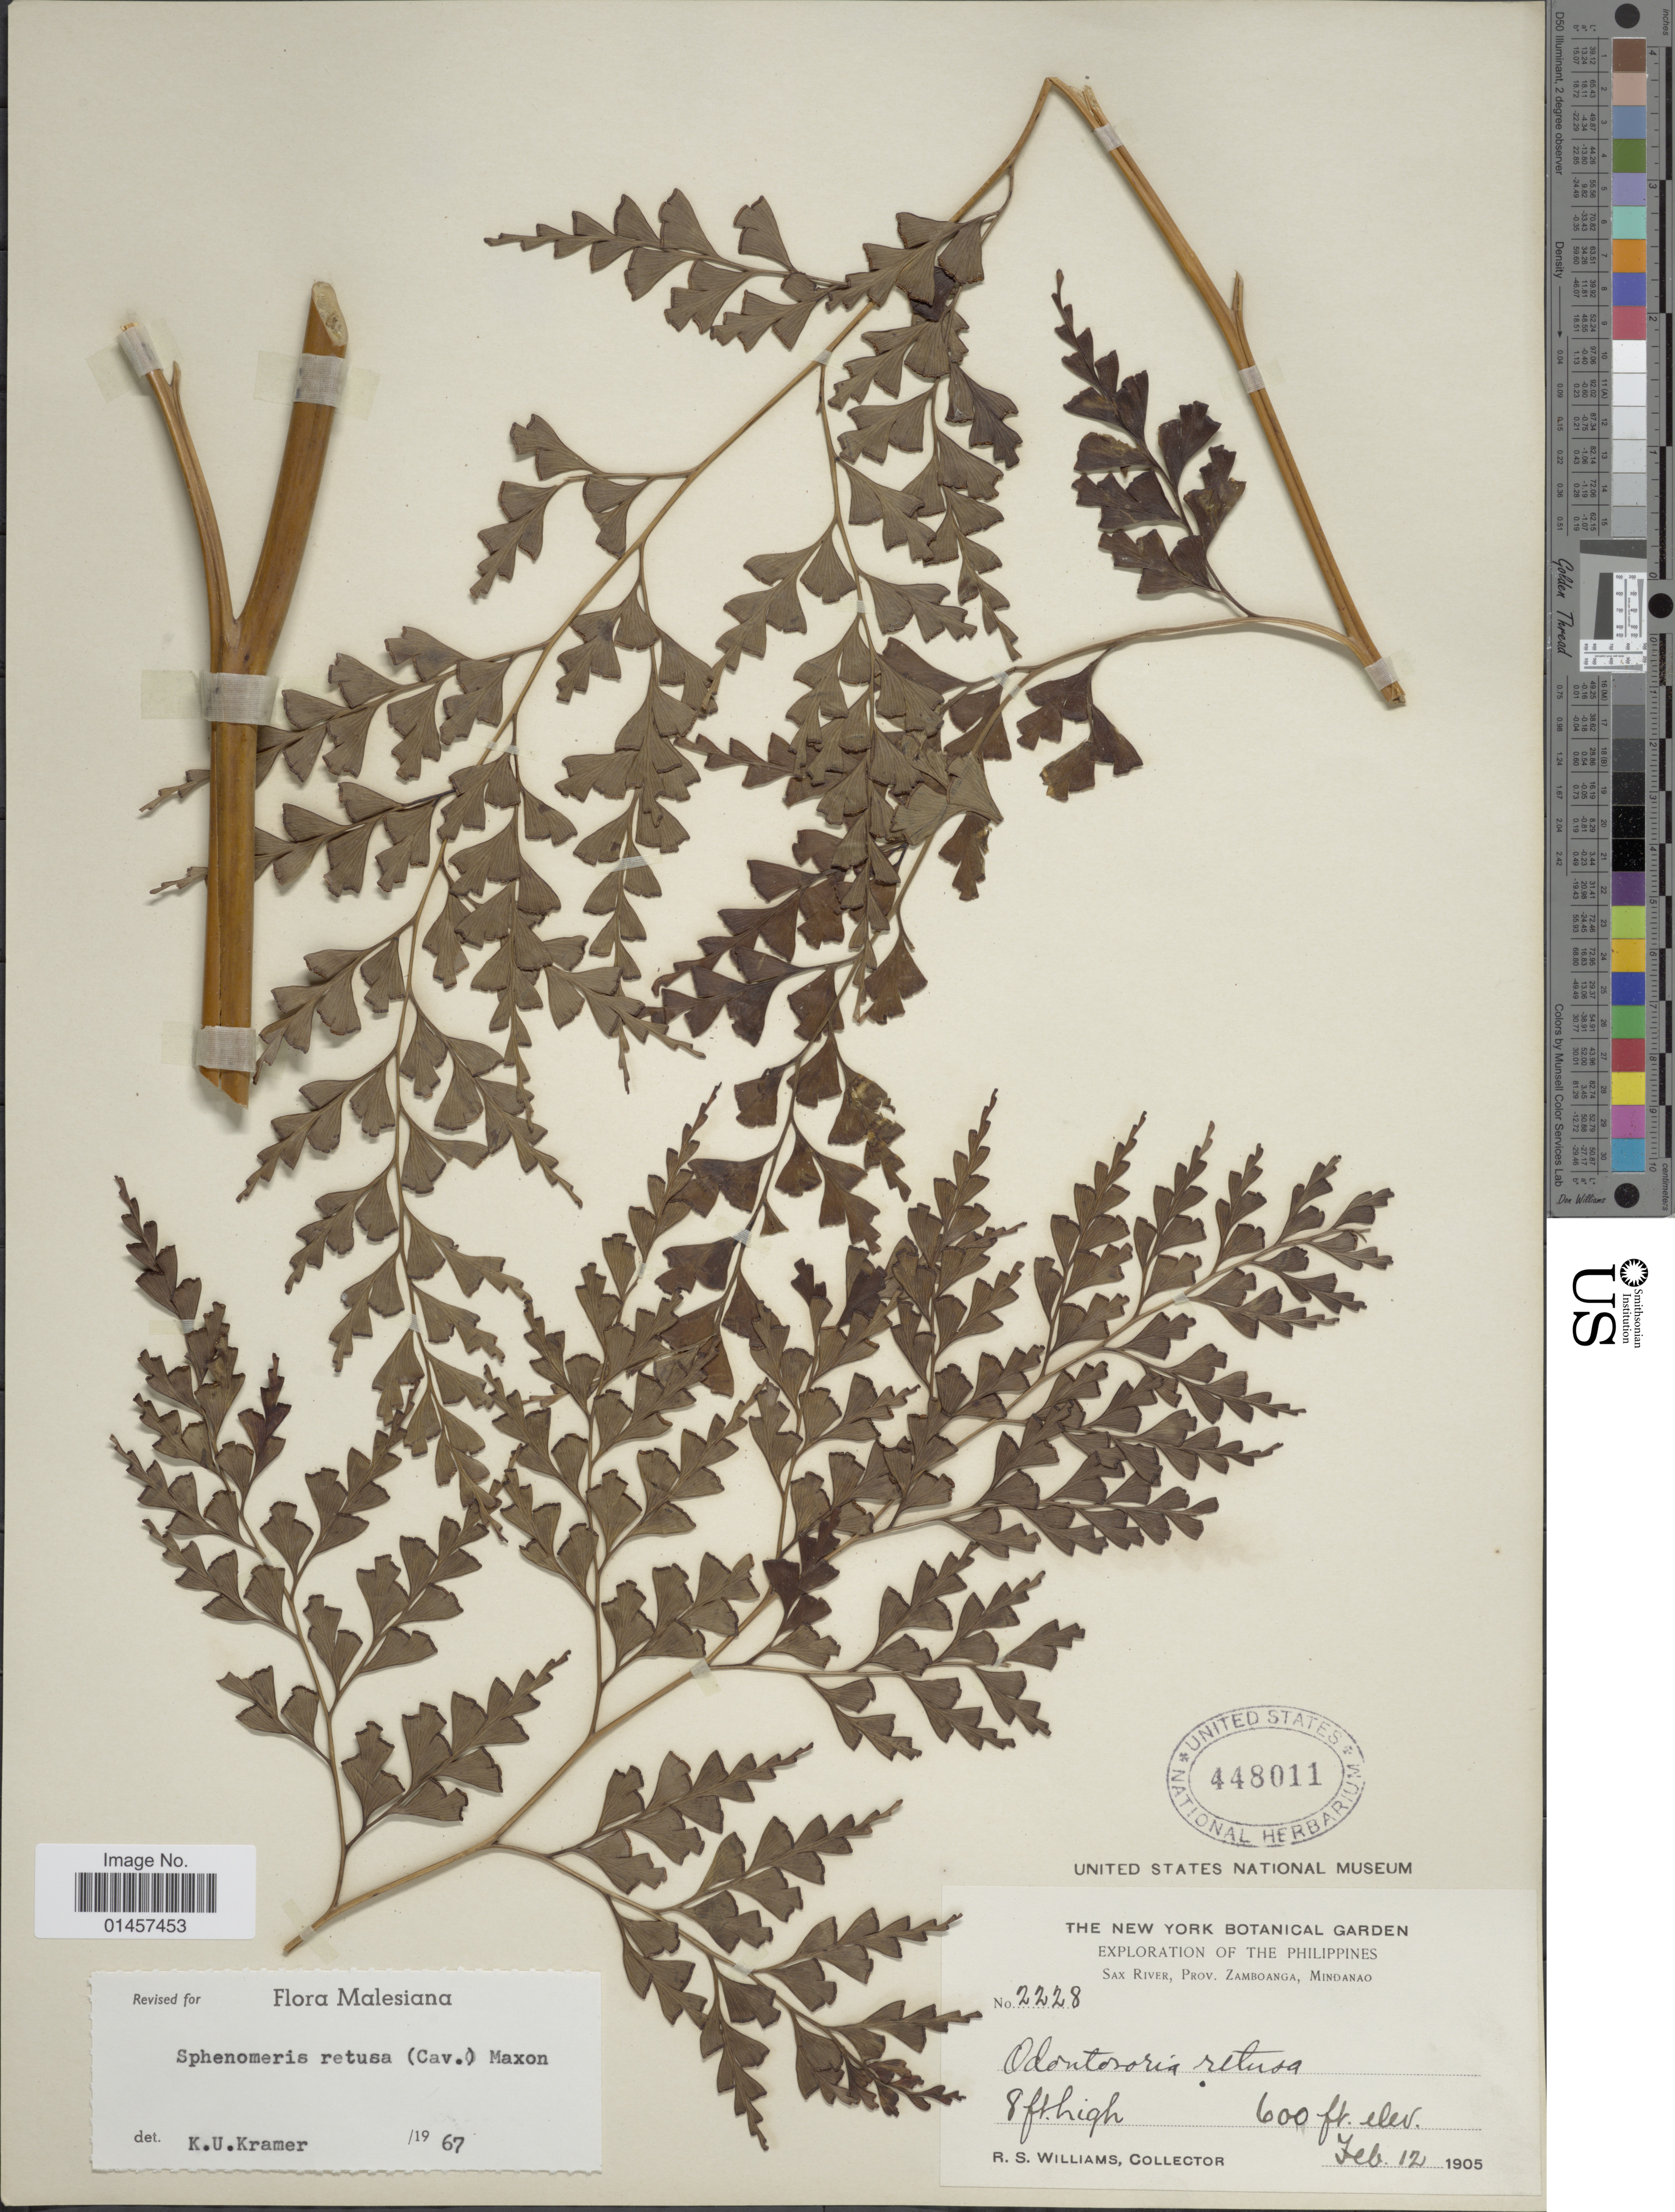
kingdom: Plantae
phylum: Tracheophyta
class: Polypodiopsida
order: Polypodiales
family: Lindsaeaceae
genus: Sphenomeris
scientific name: Sphenomeris retusa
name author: (Cav.) Maxim.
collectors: R. S. Williams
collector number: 2228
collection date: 1905-02-12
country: Philippines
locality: Sax River, Prov. Zamboanga, Mindanao,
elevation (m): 183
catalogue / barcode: US 448011